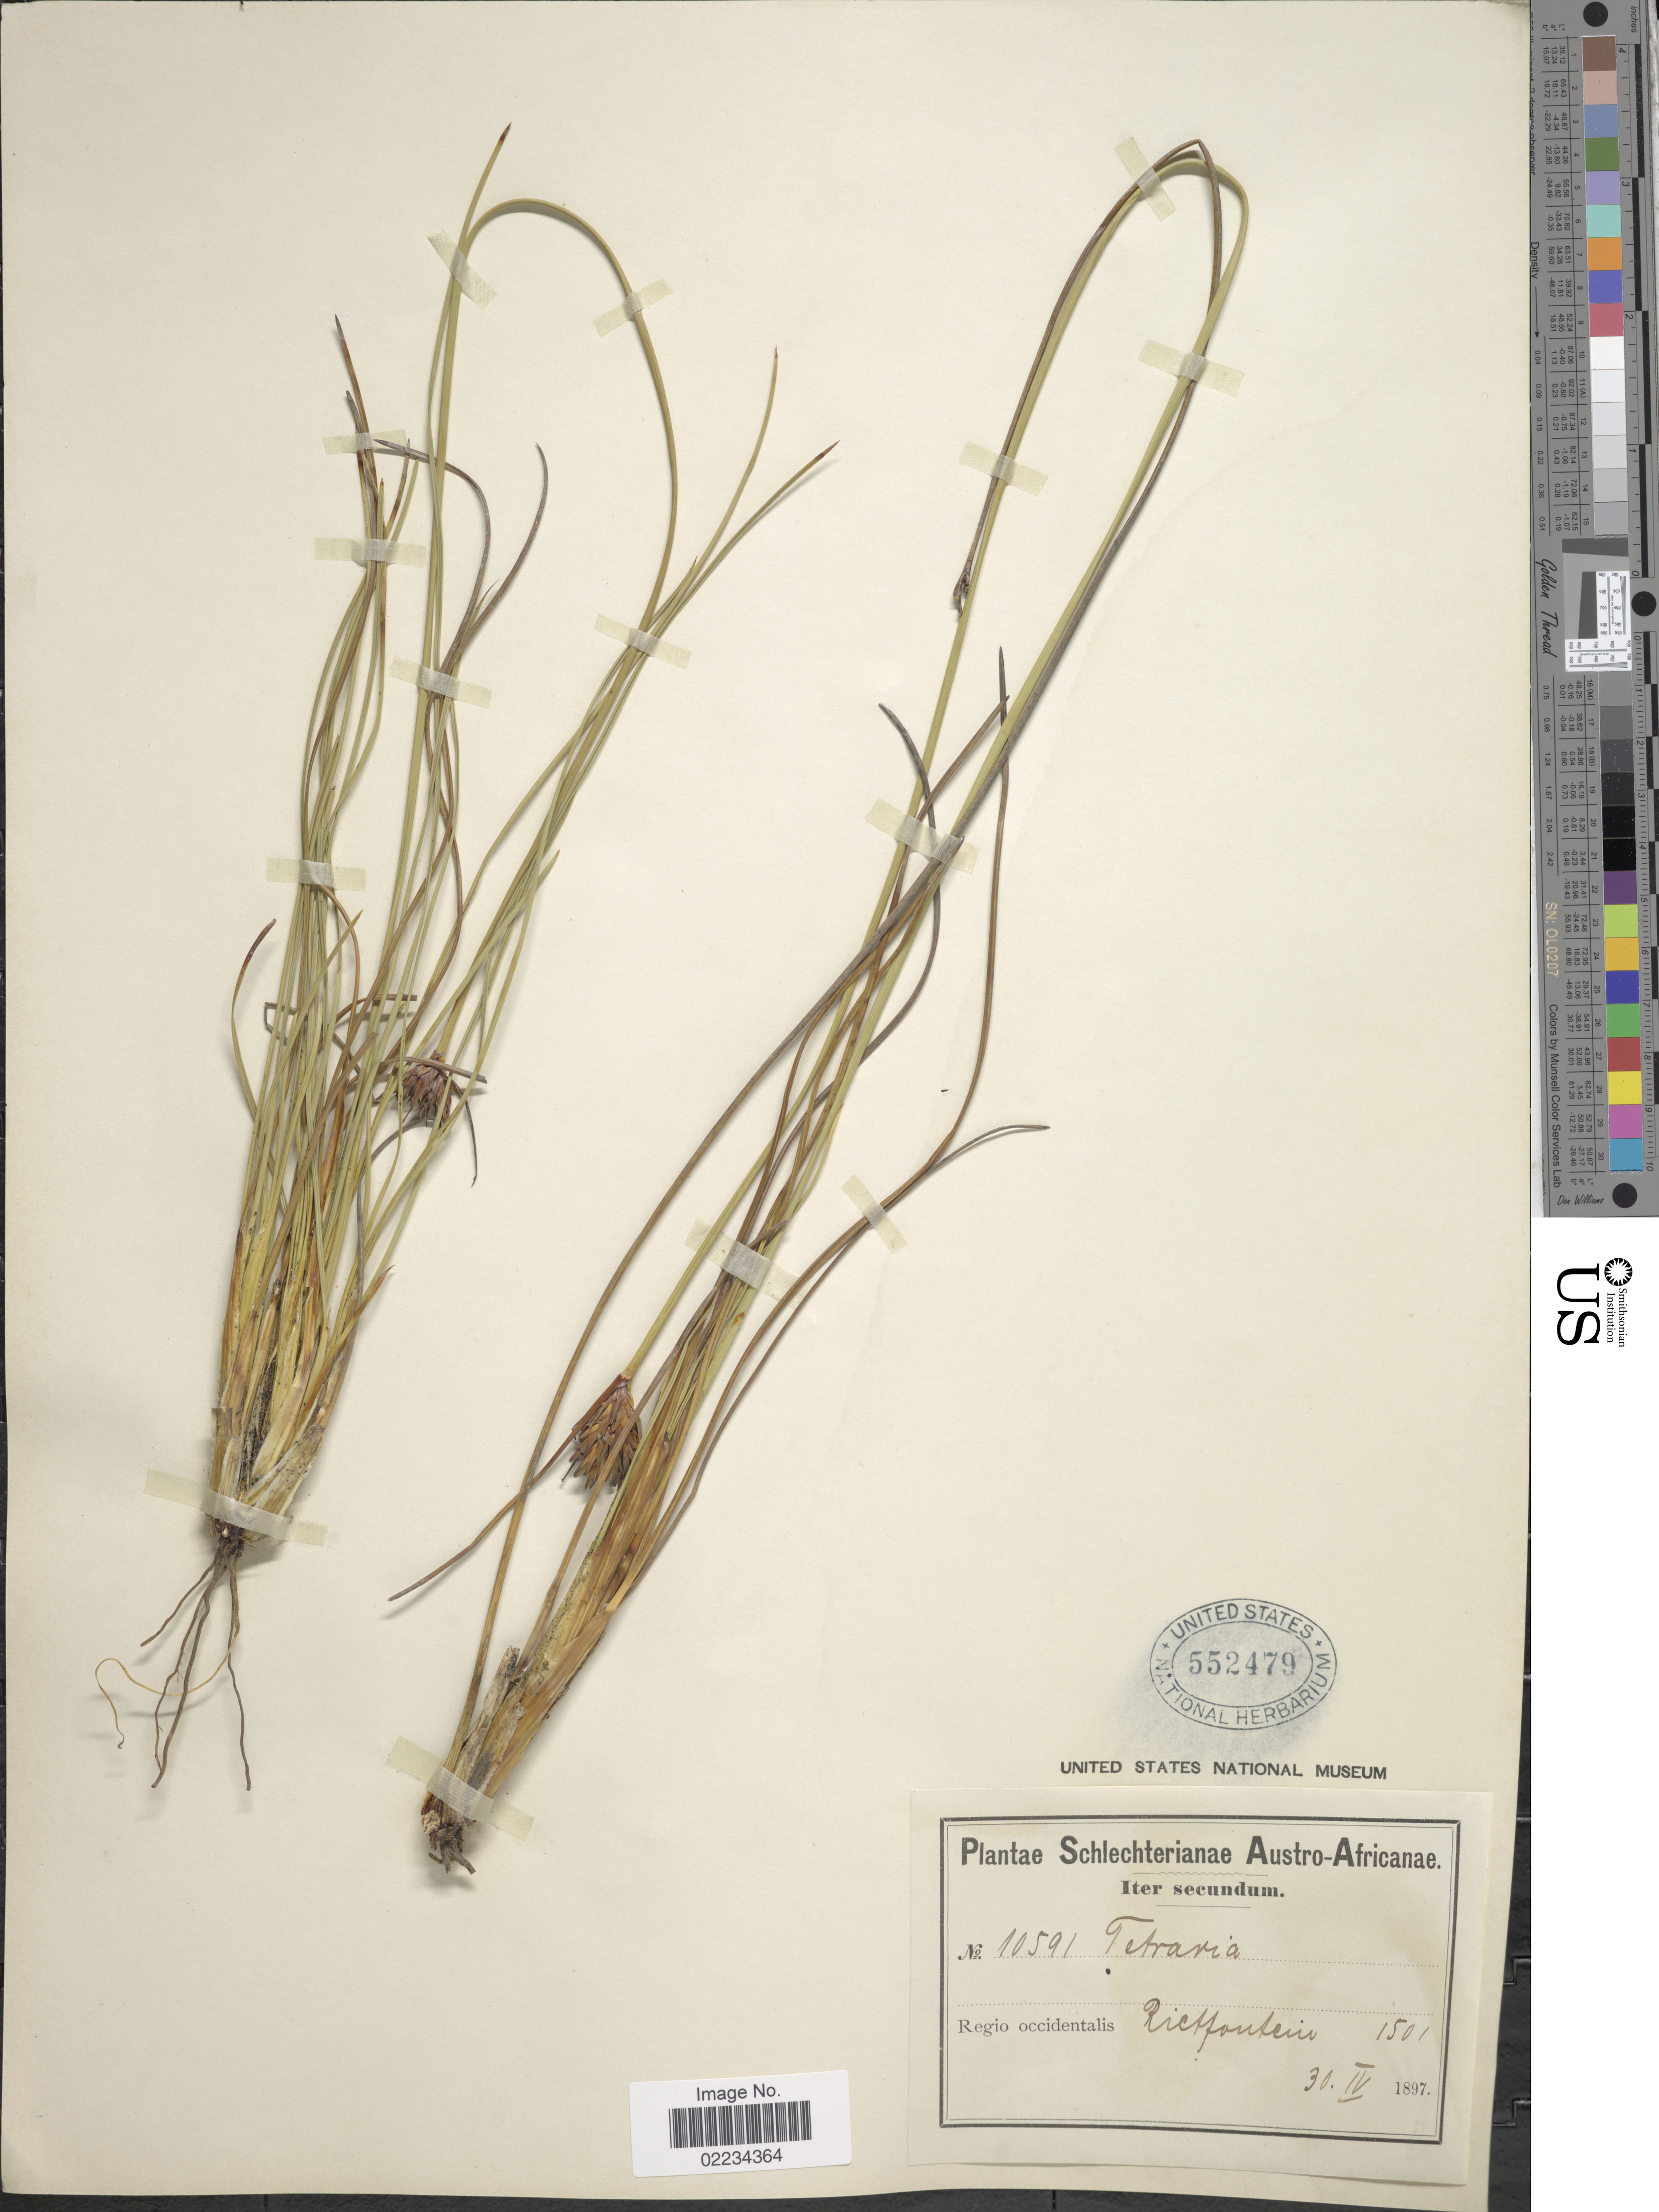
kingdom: Plantae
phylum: Tracheophyta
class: Liliopsida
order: Poales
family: Cyperaceae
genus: Schoenus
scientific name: Schoenus compar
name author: L.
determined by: Strong, Mark T., (BOT), Smithsonian Institution - National Museum of Natural History (UNITED STATES)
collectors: Schlechter, --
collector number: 10591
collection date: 1897-04-30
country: South Africa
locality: Austro-Africanae, Iter secundum, Regio occidentalis Rictfontein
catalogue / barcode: US 552479